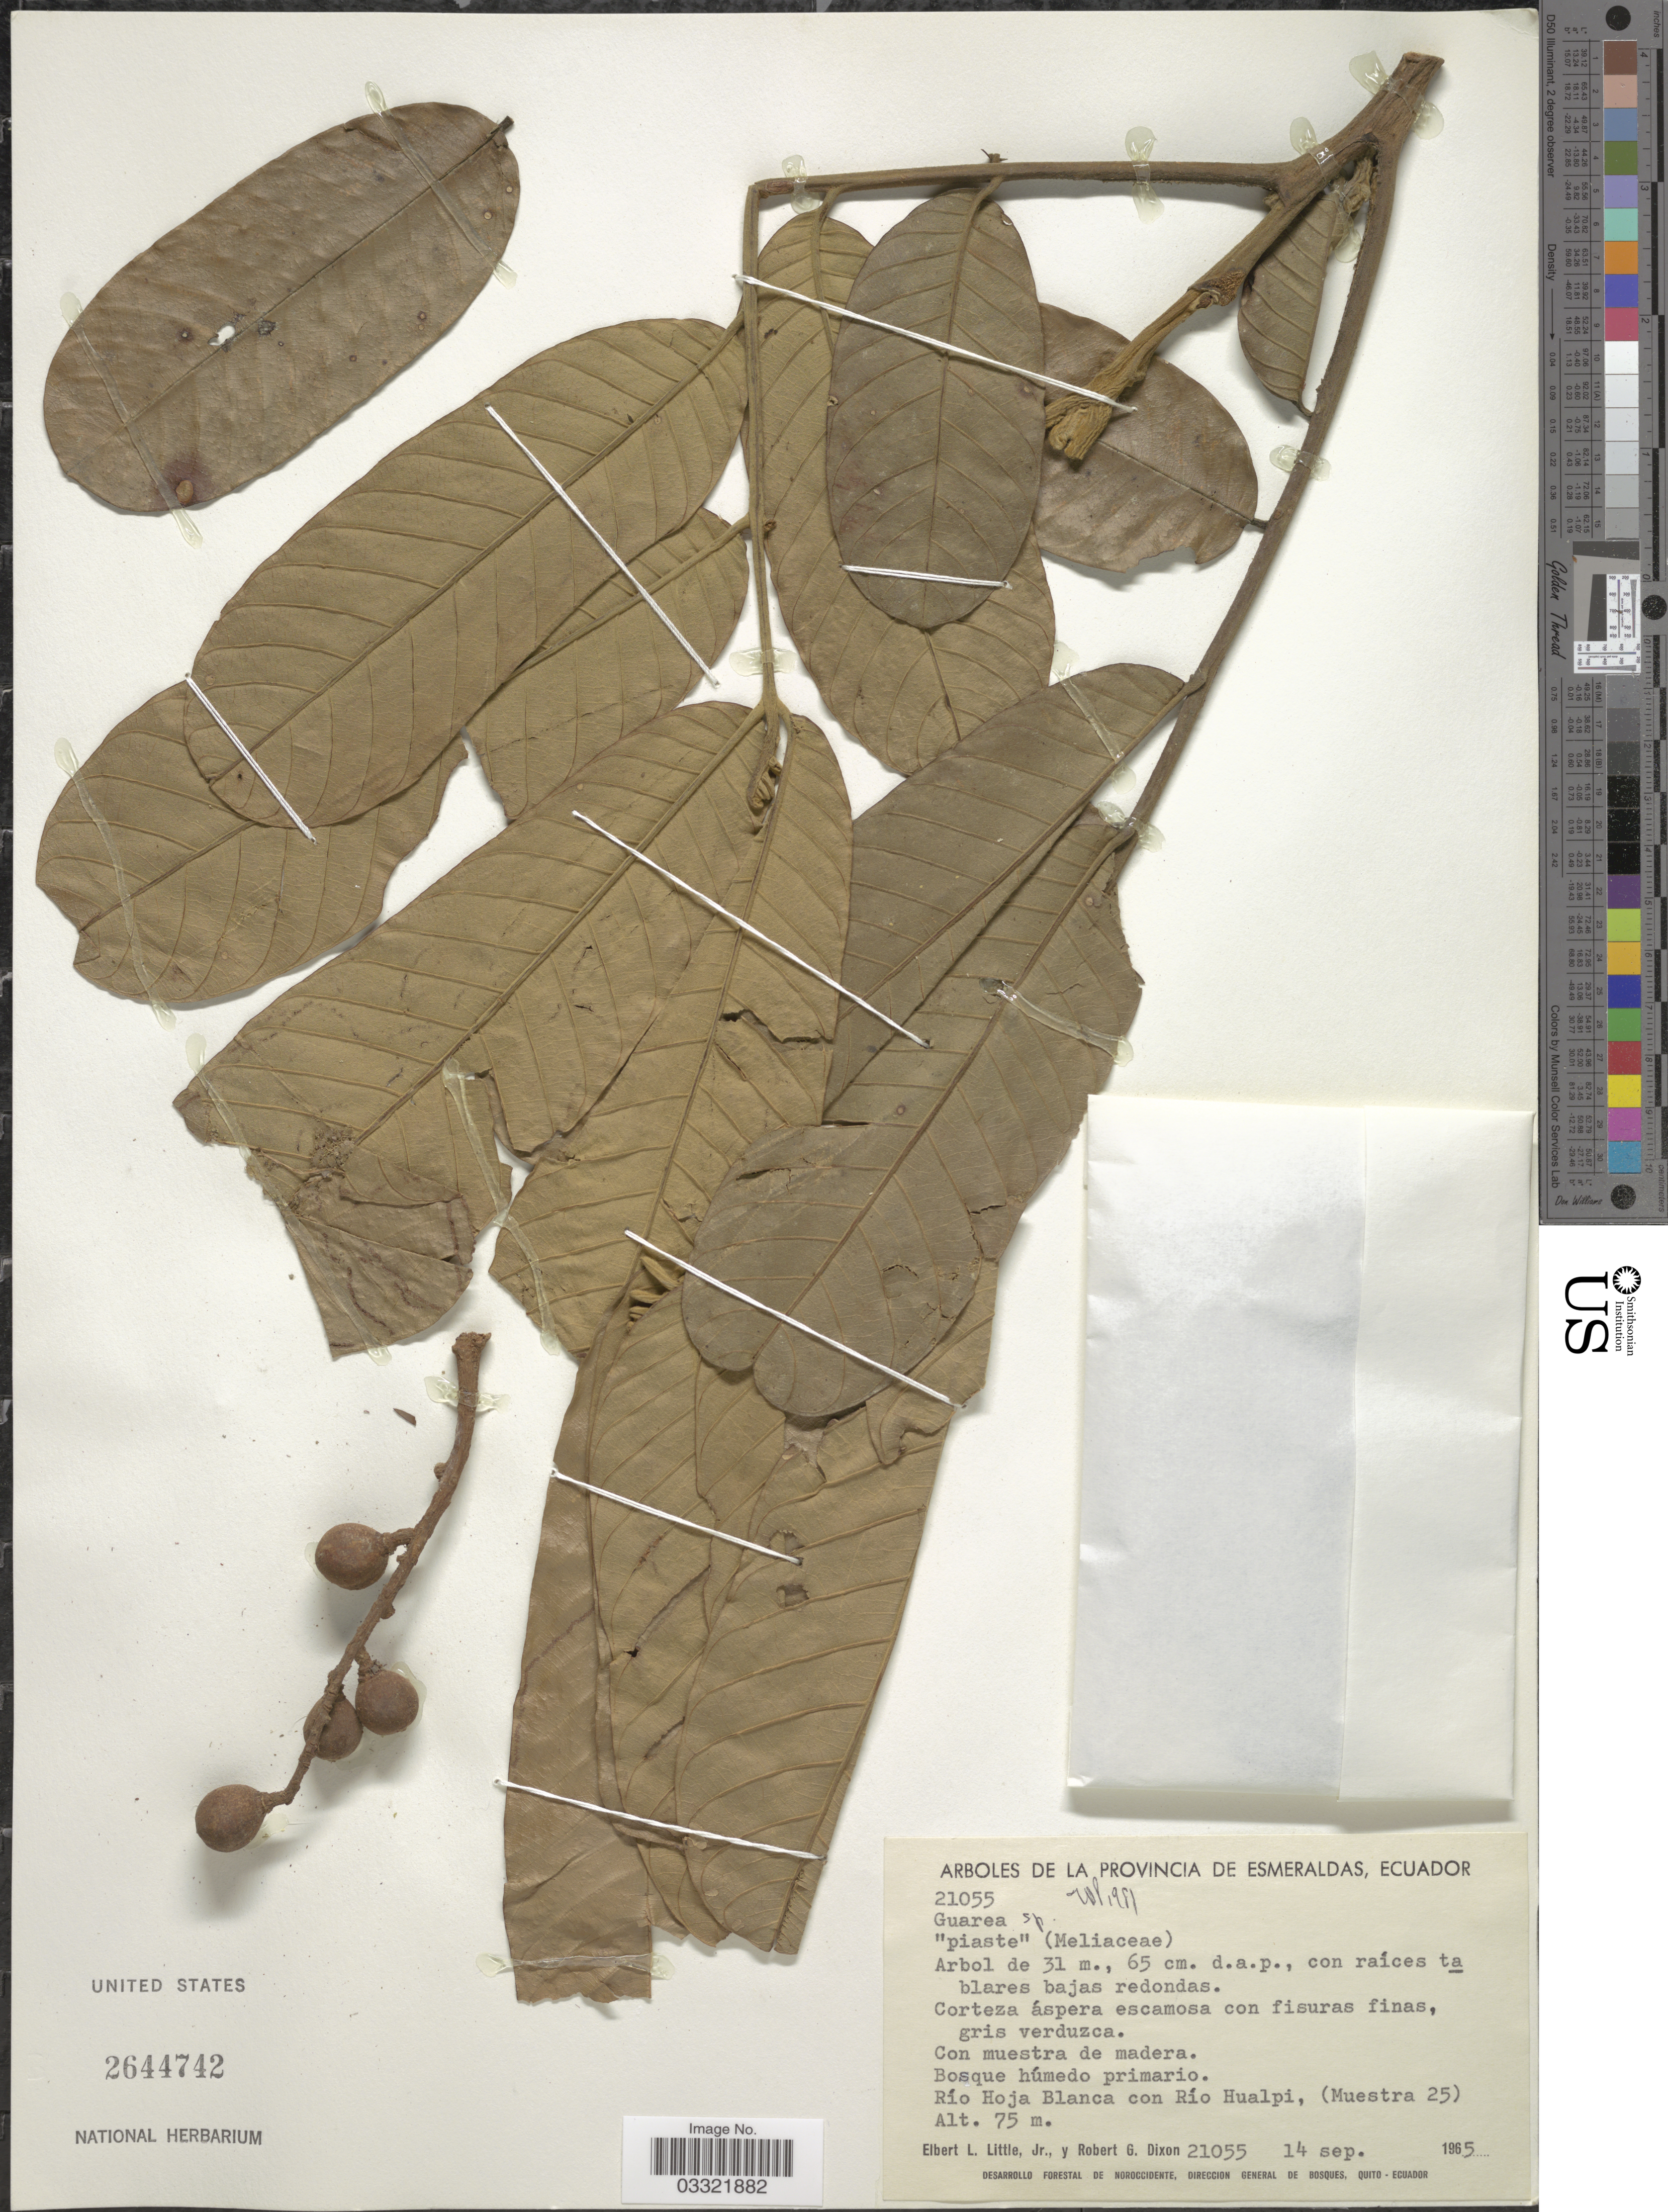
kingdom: Plantae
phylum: Tracheophyta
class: Magnoliopsida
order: Sapindales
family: Meliaceae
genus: Guarea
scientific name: Guarea sp.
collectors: E. L. Little & R. G. Dixon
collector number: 21055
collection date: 1965-09-14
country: Ecuador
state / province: Esmeraldas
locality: Río Hoja Blanca con Río Hualpi, (Muestra 25).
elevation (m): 75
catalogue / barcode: US 2644742